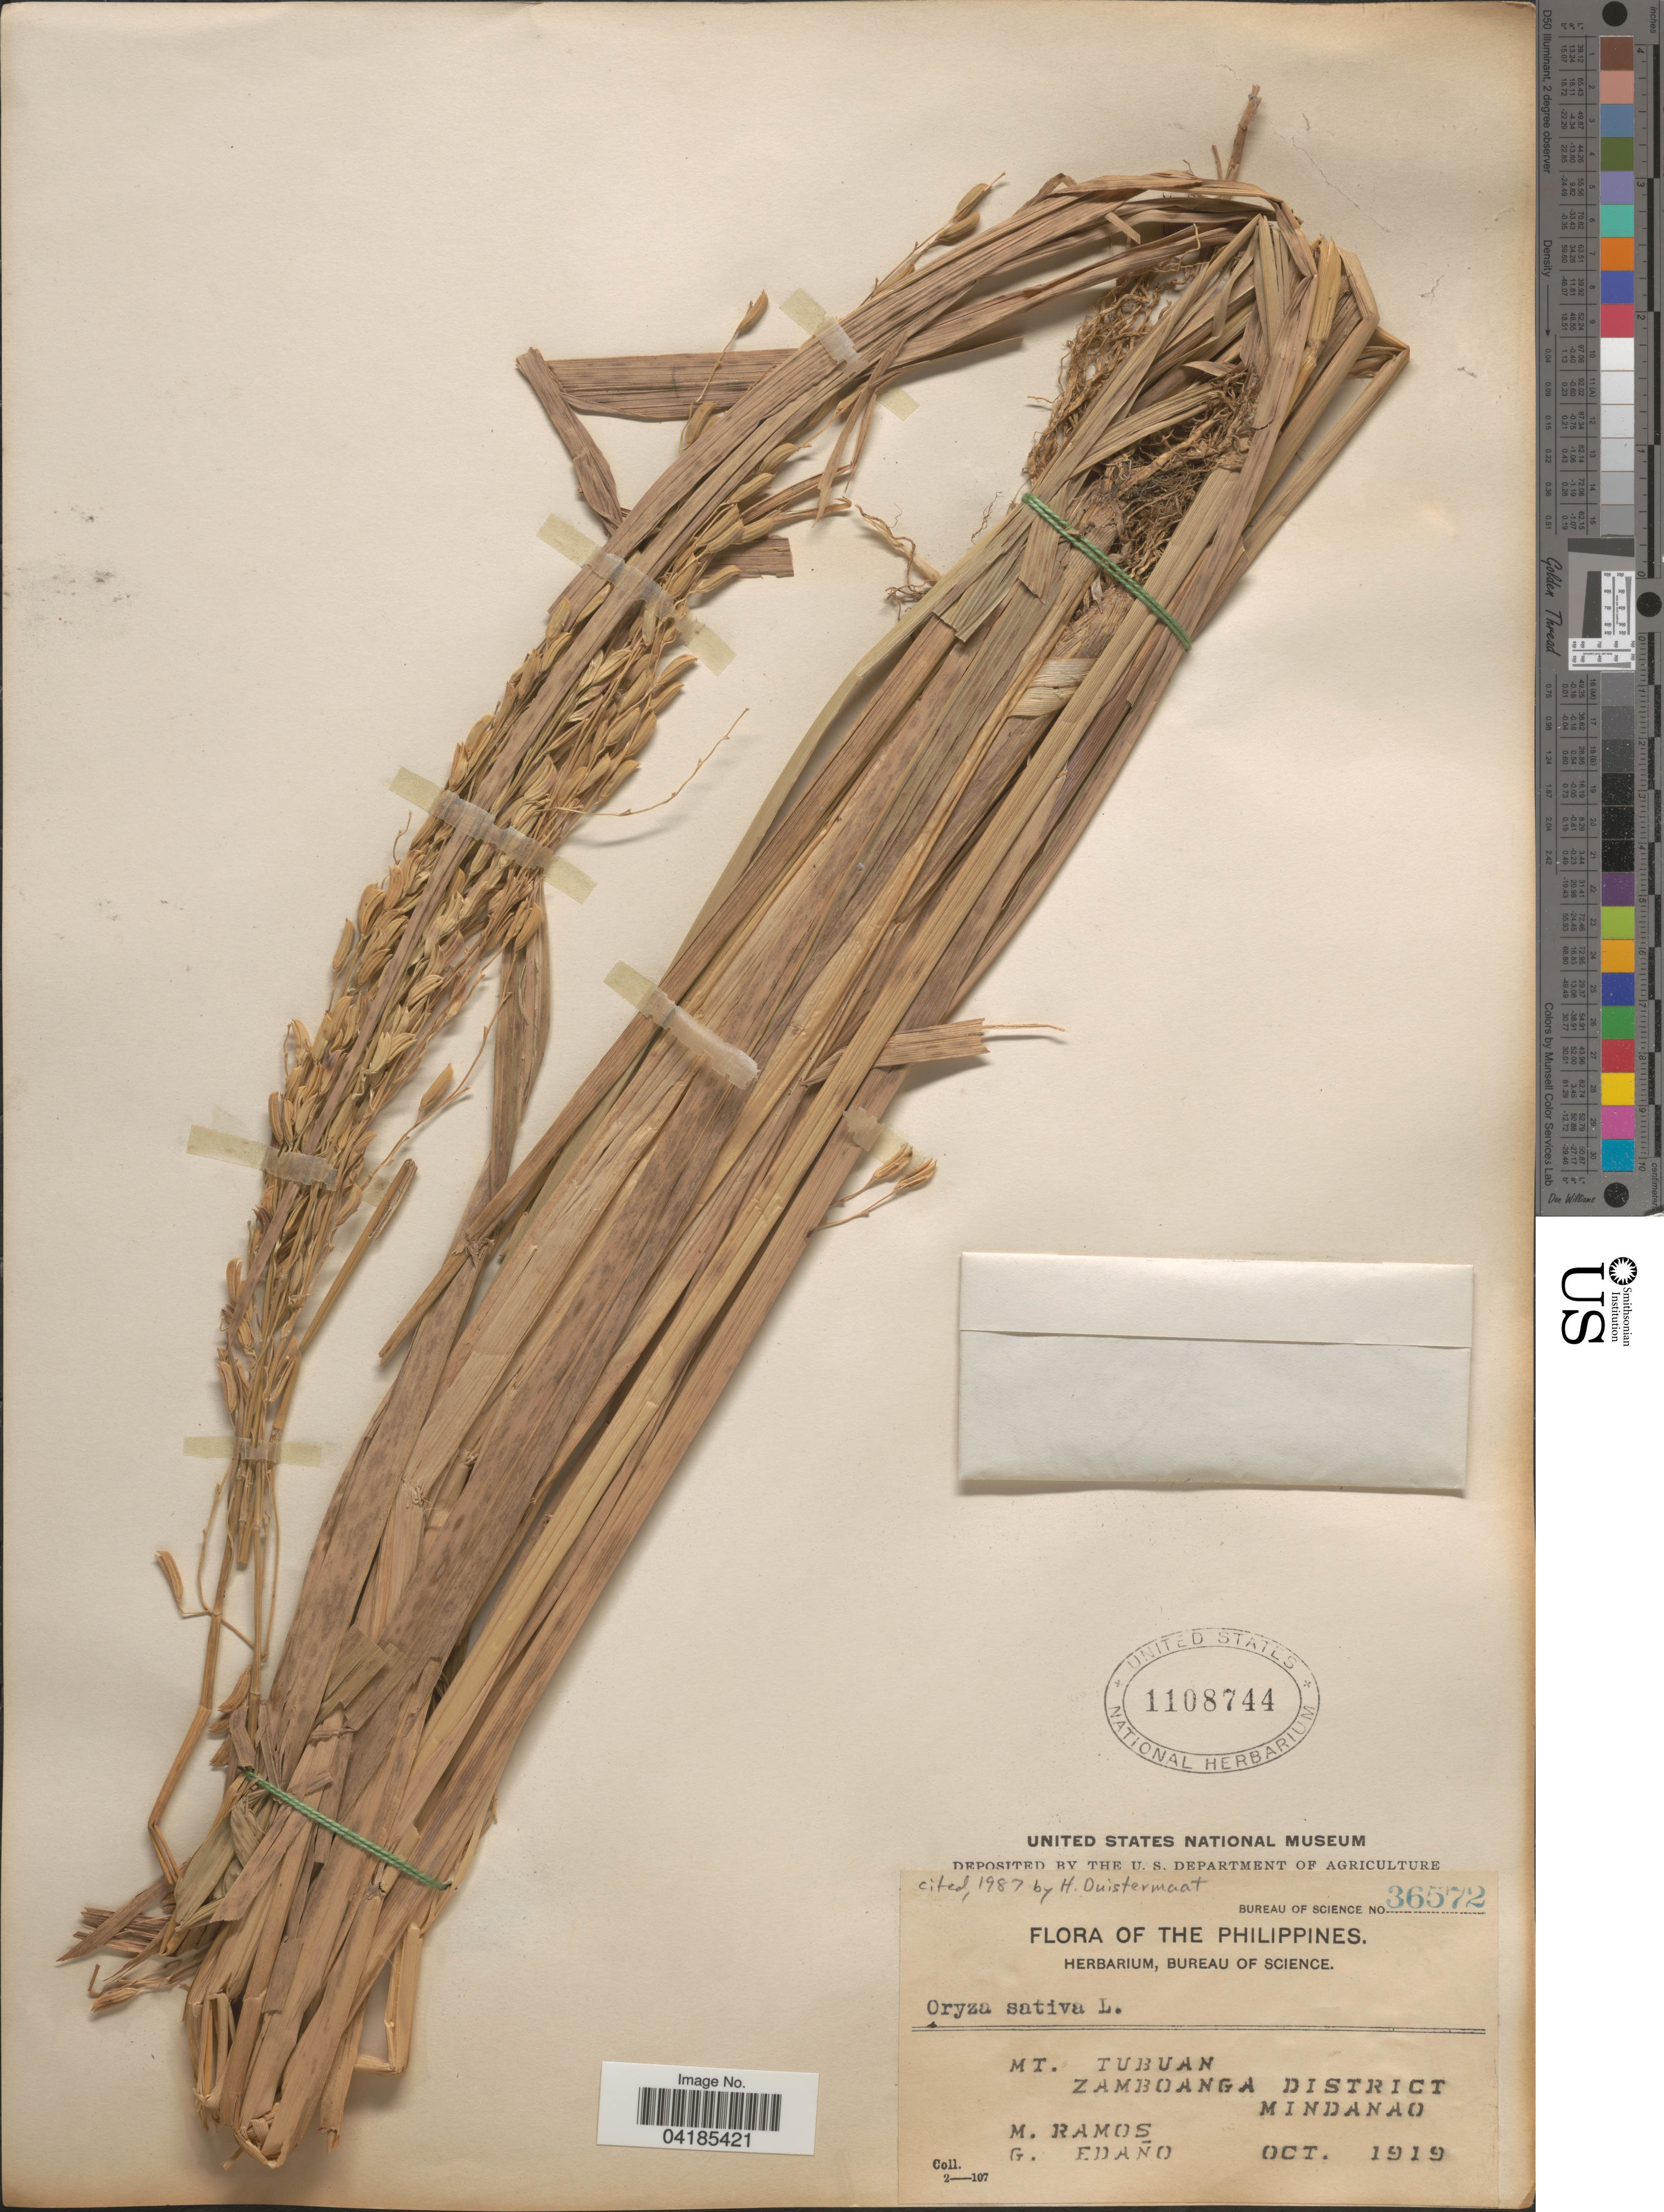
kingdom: Plantae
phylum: Tracheophyta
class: Liliopsida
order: Poales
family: Poaceae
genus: Oryza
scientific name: Oryza sativa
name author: L.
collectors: M. Ramos & G. Edaño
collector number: Bureau of Science 36572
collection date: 1919-10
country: Philippines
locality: Mt. Tubuan. Zamboanga District. Mindanao.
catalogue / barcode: US 1108744